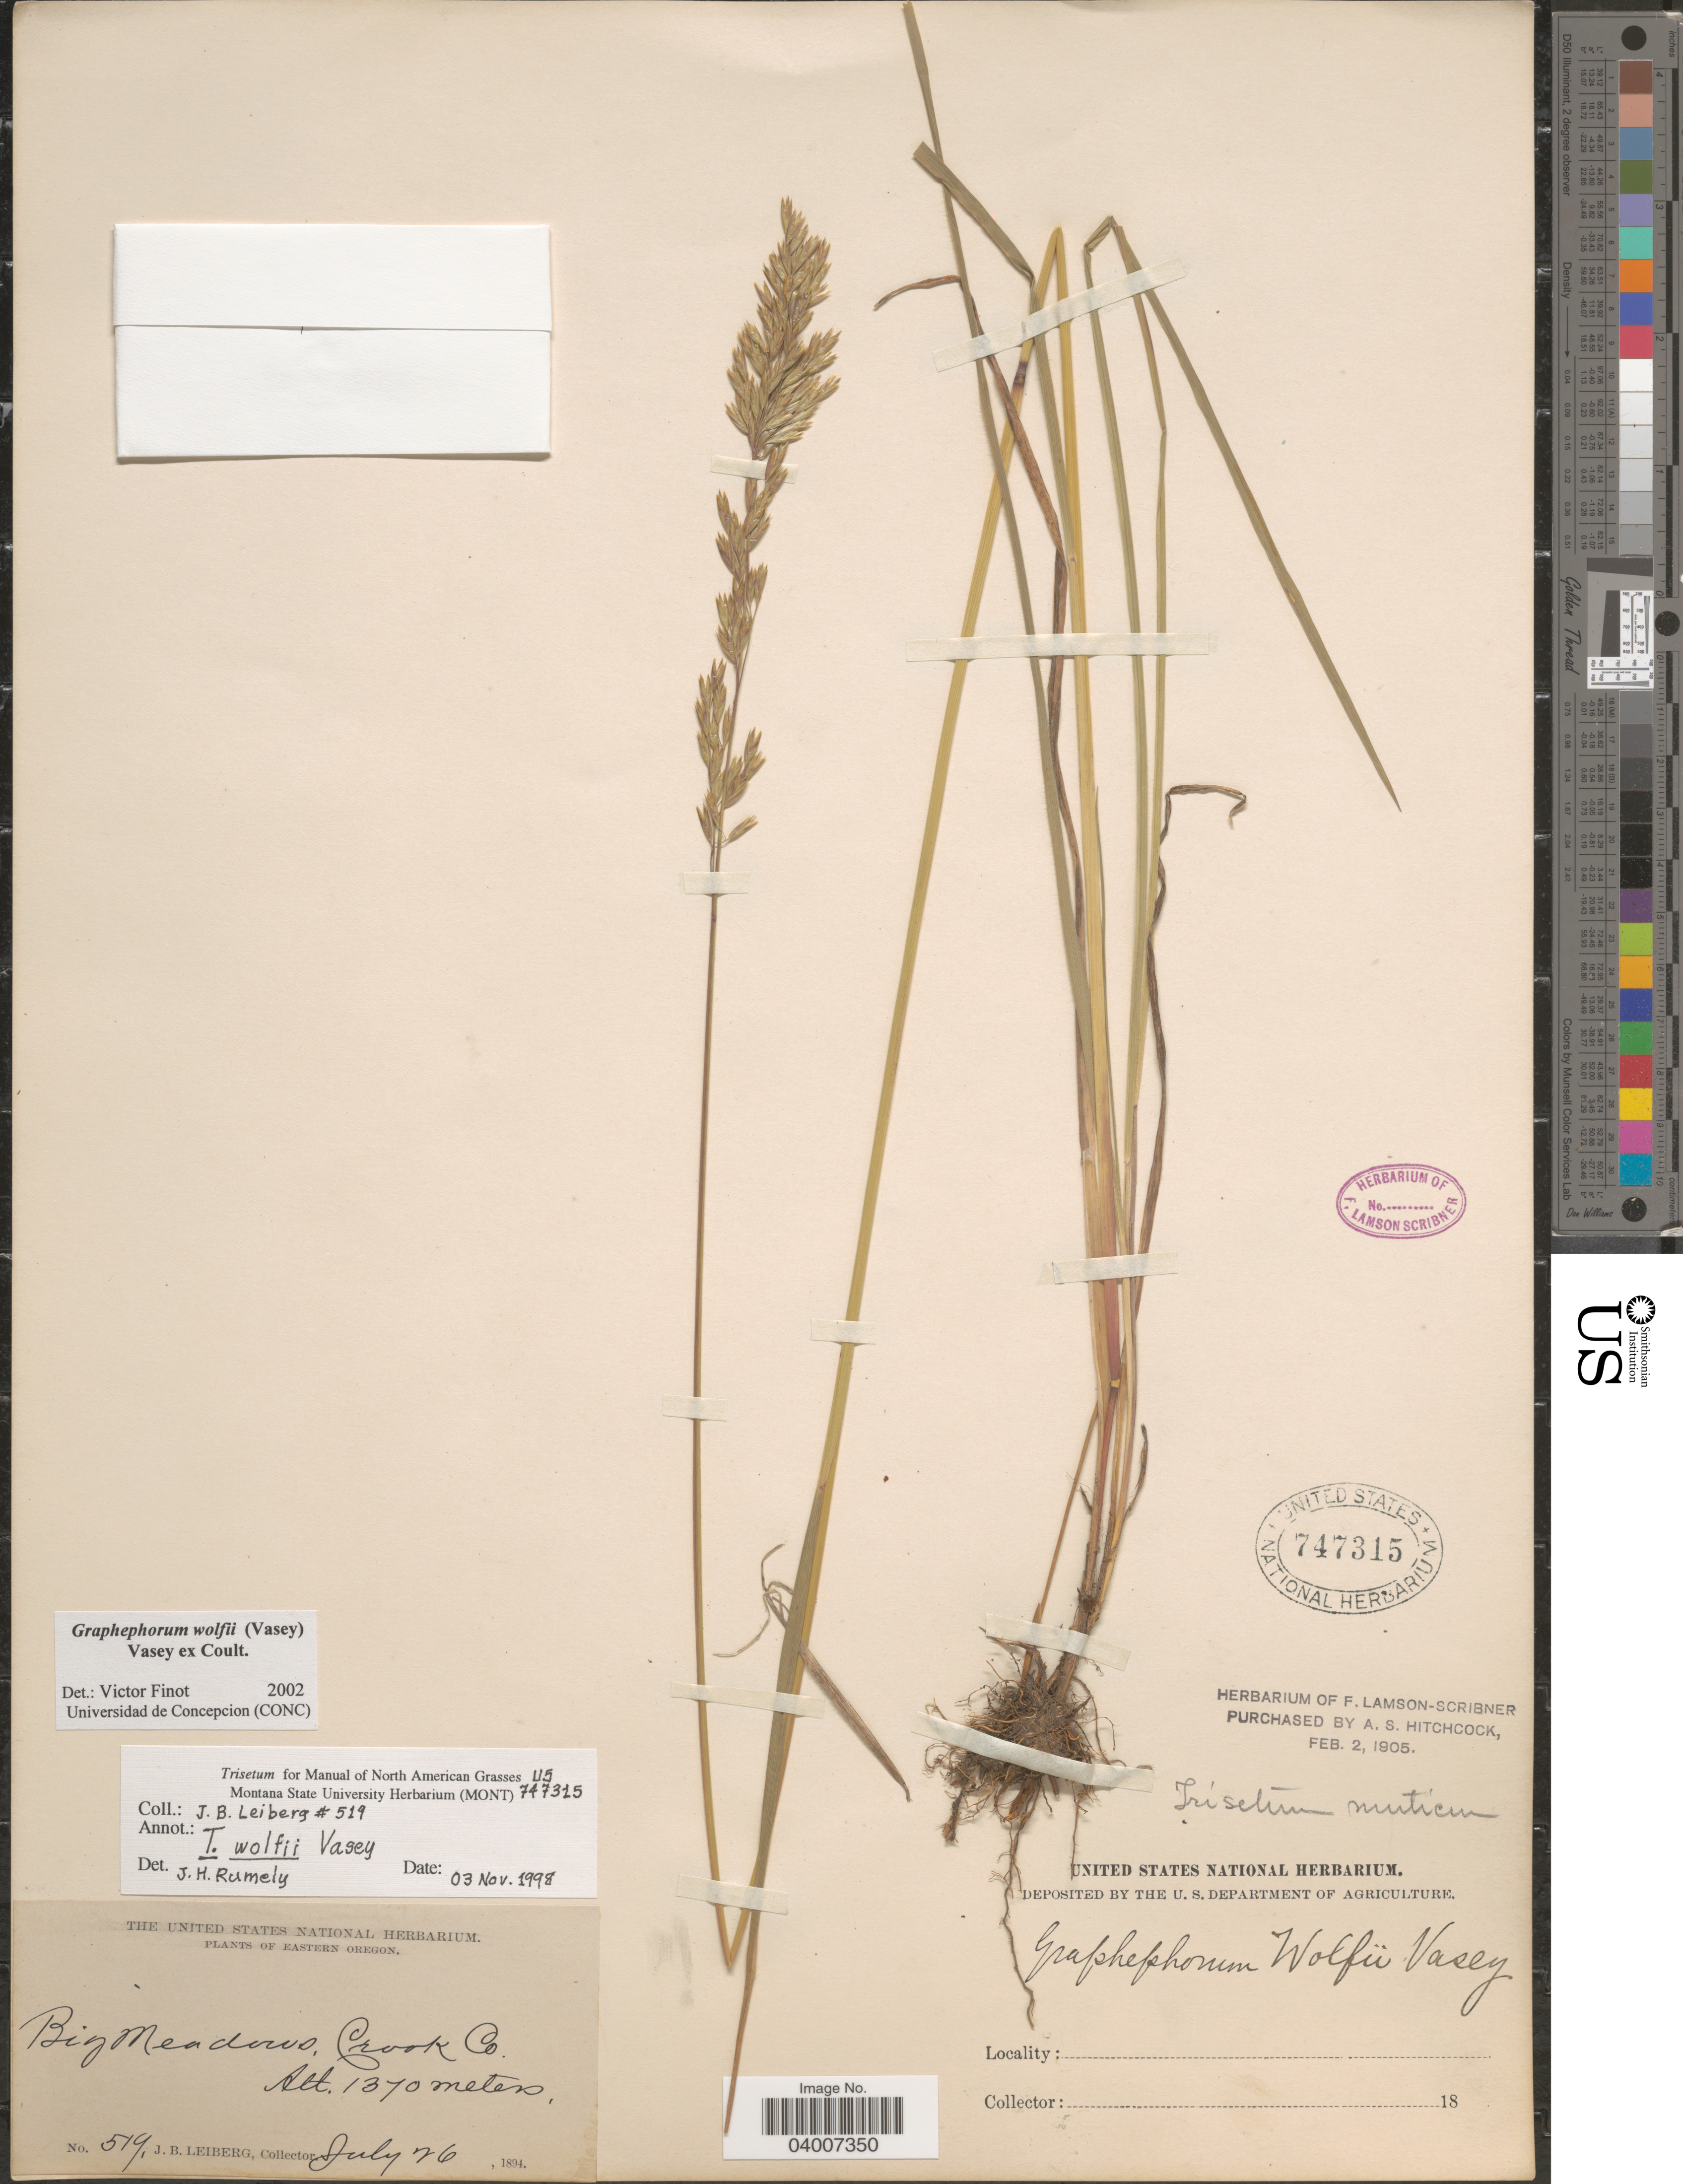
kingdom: Plantae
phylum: Tracheophyta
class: Liliopsida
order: Poales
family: Poaceae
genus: Graphephorum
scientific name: Graphephorum wolfii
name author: (E. Fourn.) Vasey ex Coult.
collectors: J. B. Leiberg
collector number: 519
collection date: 1894-07-26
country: United States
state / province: Oregon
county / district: Crook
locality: Eastern Oregon. Big Meadows, Crook Co.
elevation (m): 1370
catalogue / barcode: US 747315